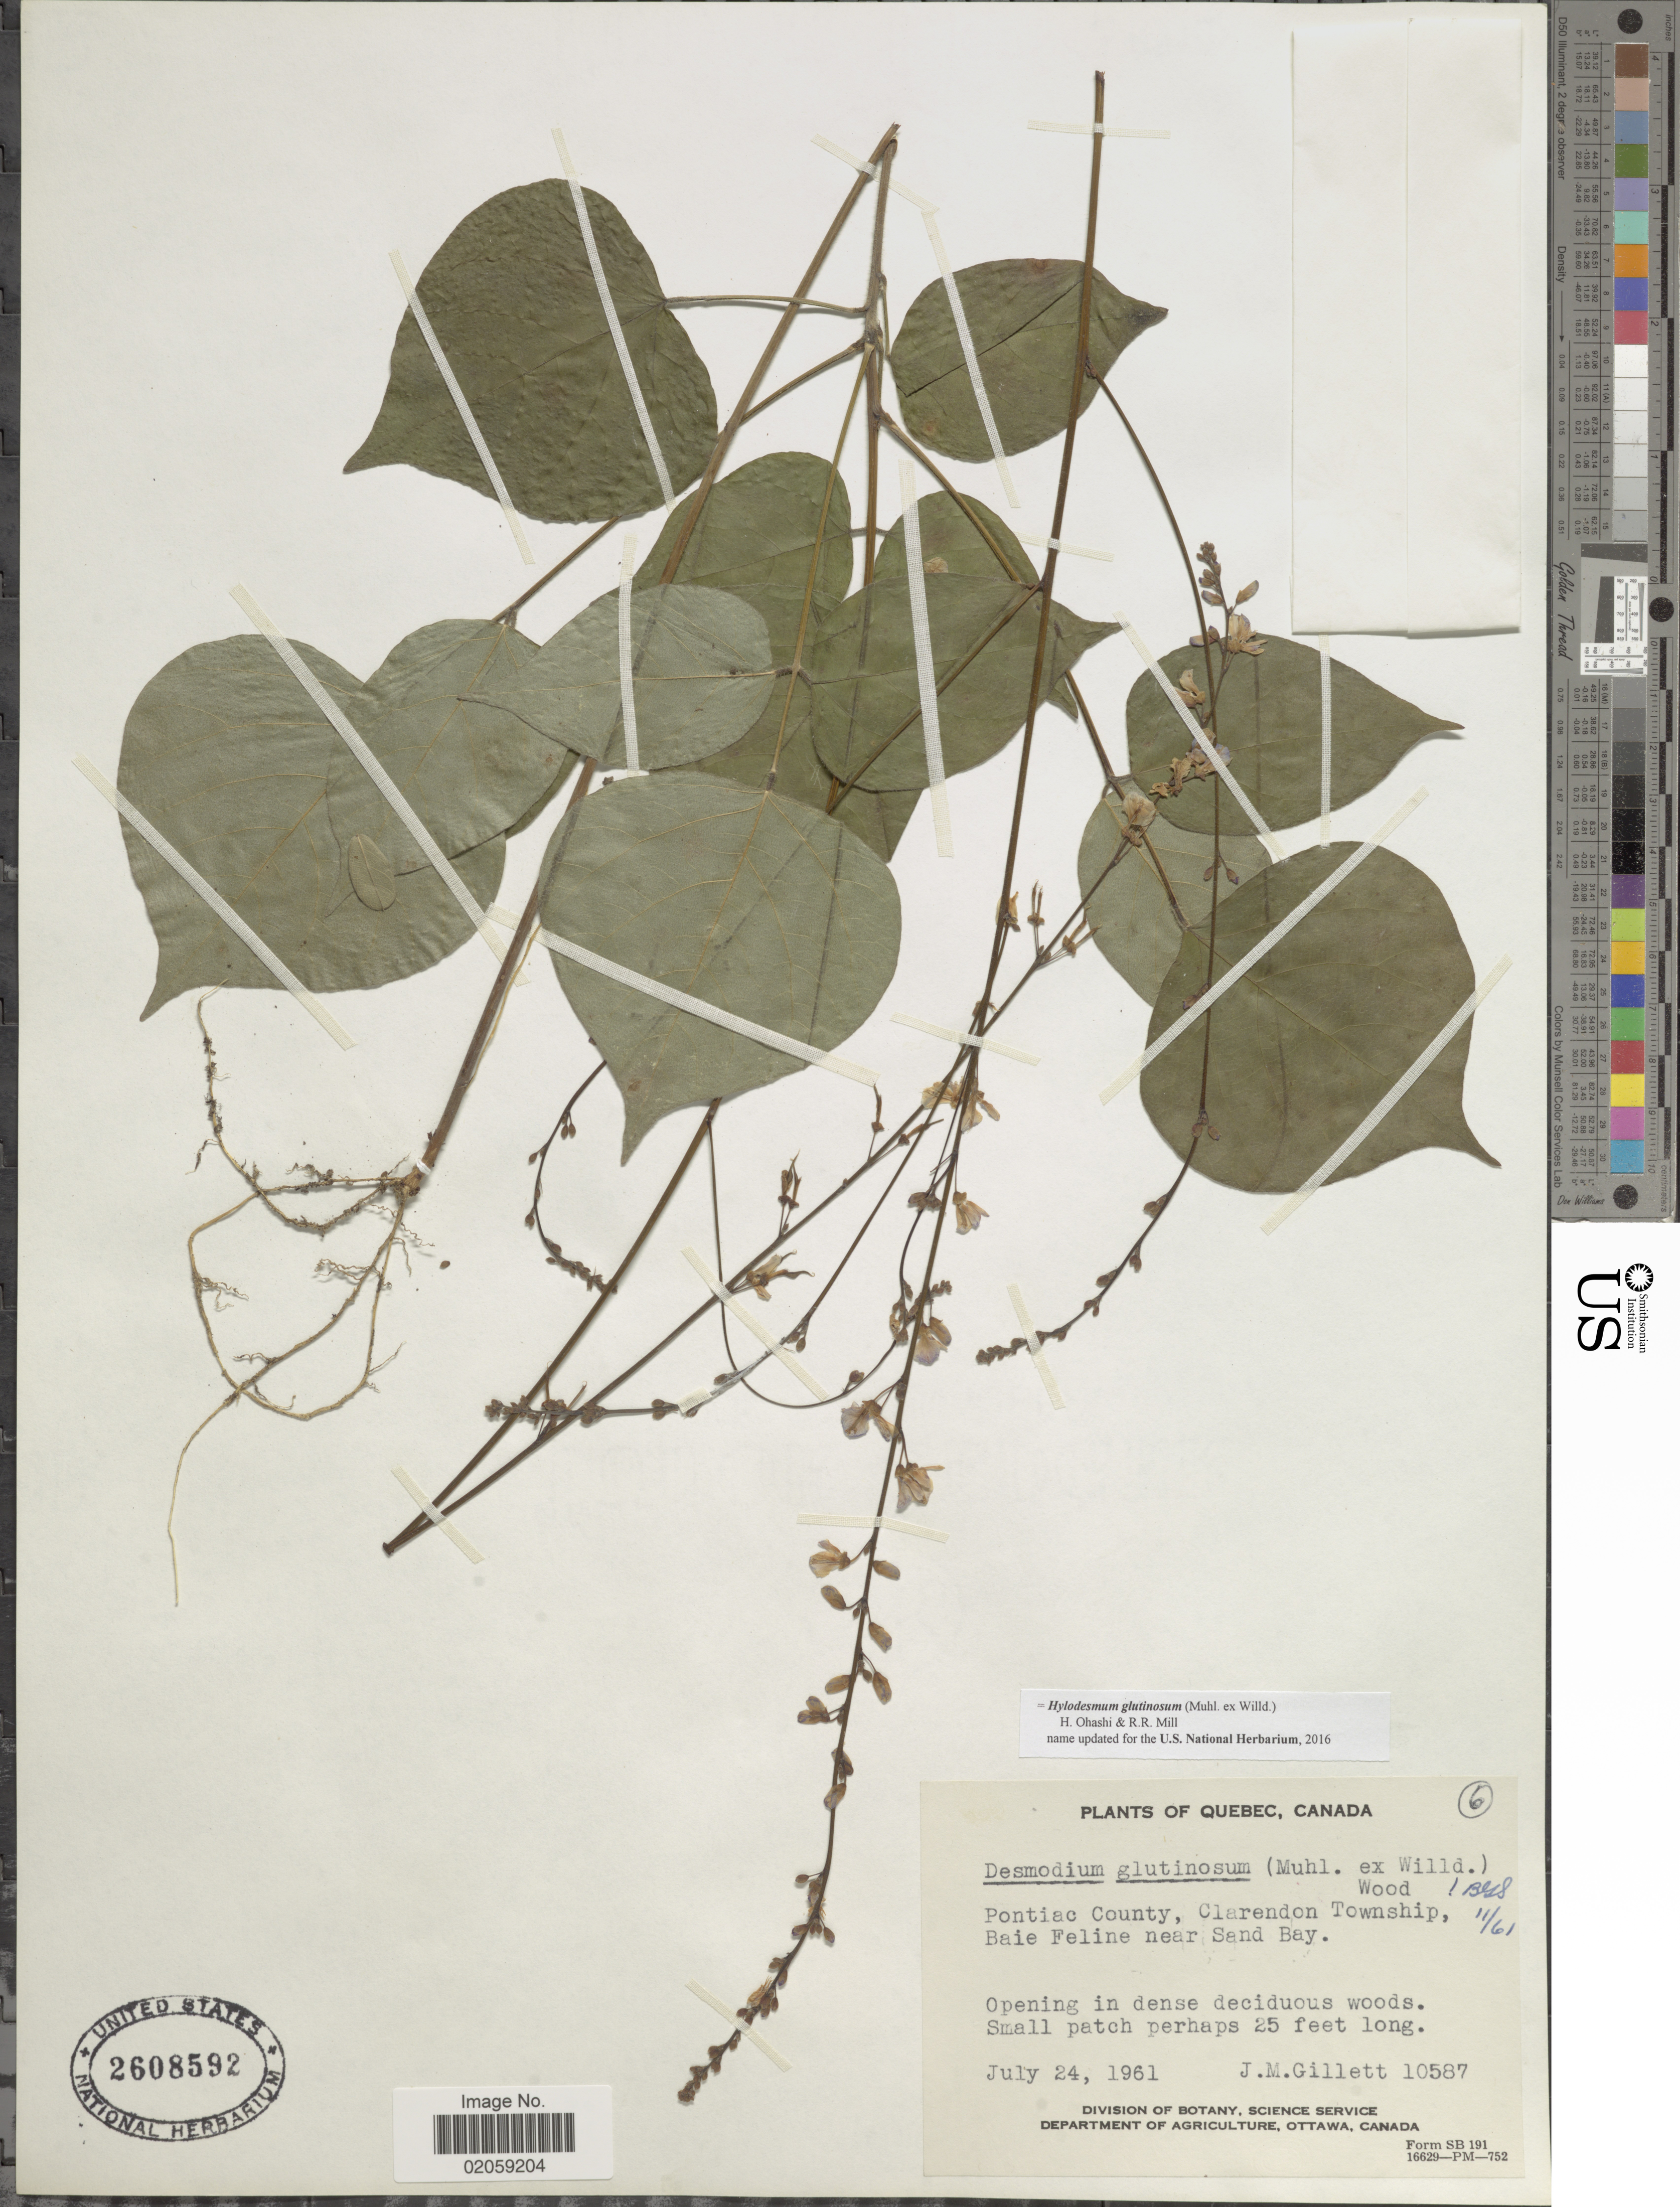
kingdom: Plantae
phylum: Tracheophyta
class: Magnoliopsida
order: Fabales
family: Fabaceae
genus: Hylodesmum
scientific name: Hylodesmum glutinosum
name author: (Muhl. ex Willd.) H. Ohashi & R.R. Mill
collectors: J. M. Gillett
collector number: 10587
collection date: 1961-07-24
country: Canada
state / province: Quebec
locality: Pontiac County, Clarendon Township, Baie Feline near Sand Bay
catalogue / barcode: US 2608592